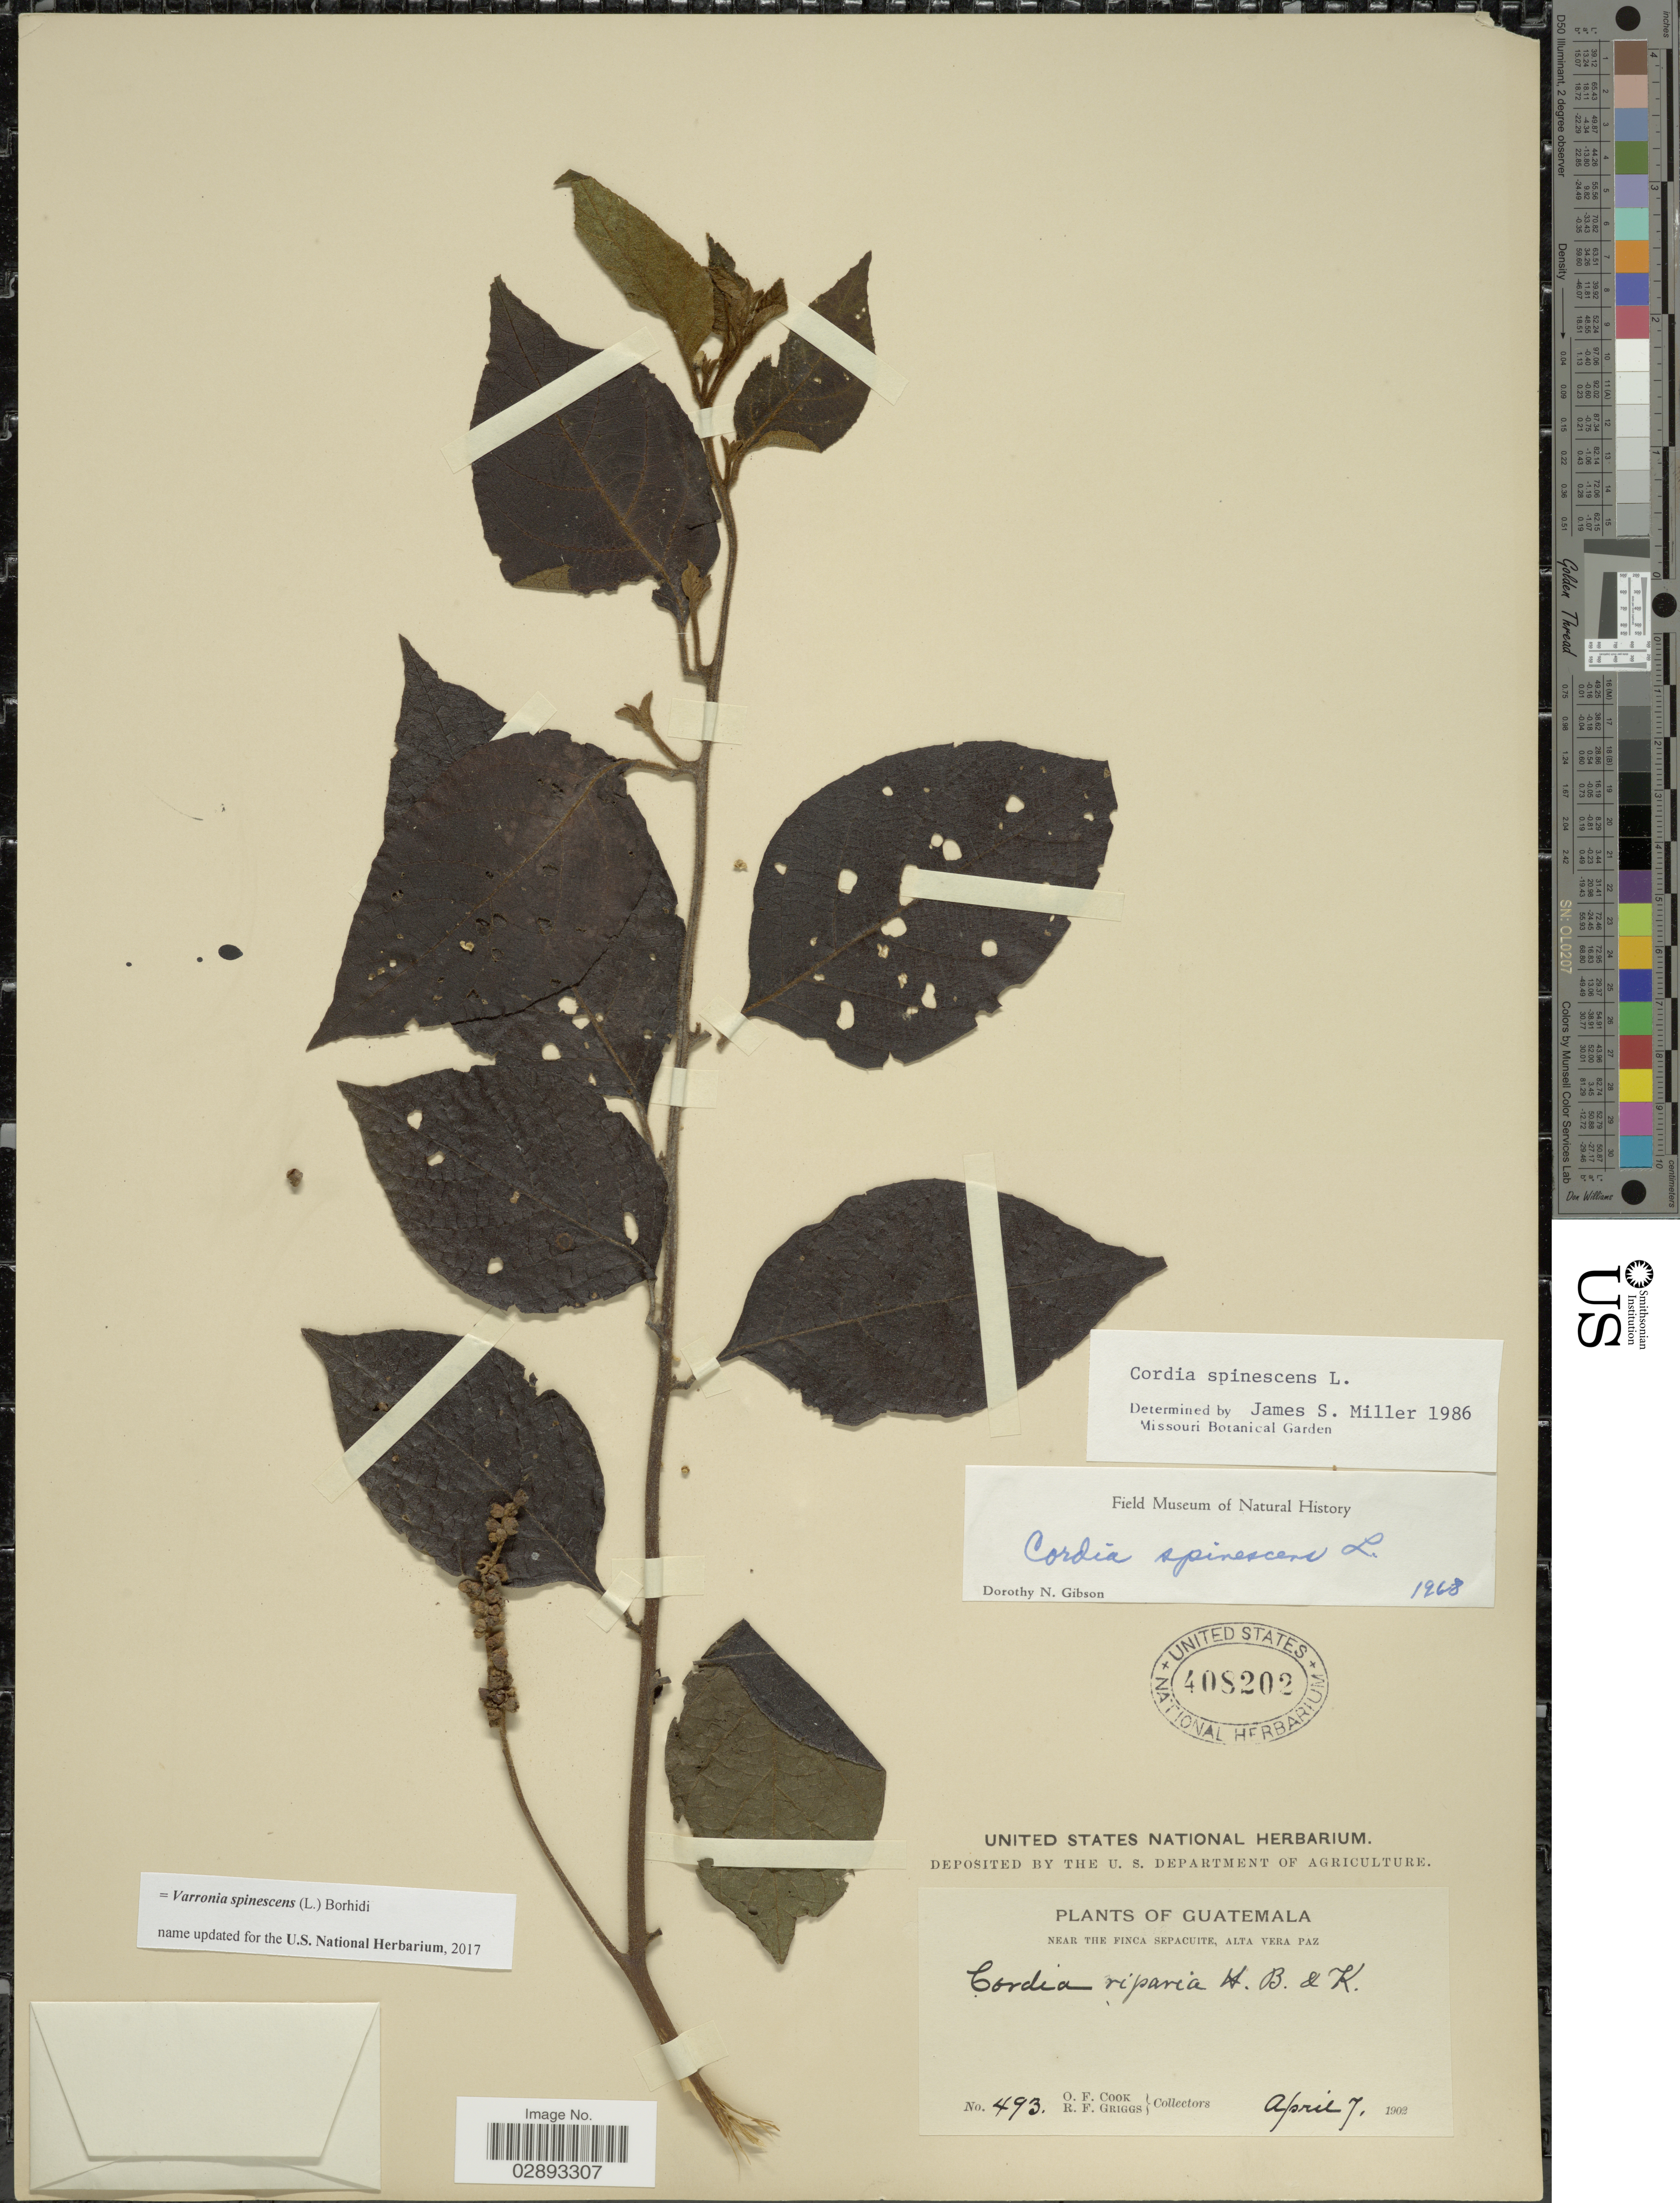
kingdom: Plantae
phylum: Tracheophyta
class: Magnoliopsida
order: Boraginales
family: Cordiaceae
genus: Varronia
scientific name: Varronia spinescens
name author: (L.) Borhidi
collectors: O. F. Cook & R. F. Griggs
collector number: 493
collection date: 1902-04-07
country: Guatemala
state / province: Alta Verapaz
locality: Near The Finca Sepacuite, Alta Vera Paz.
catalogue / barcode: US 408202